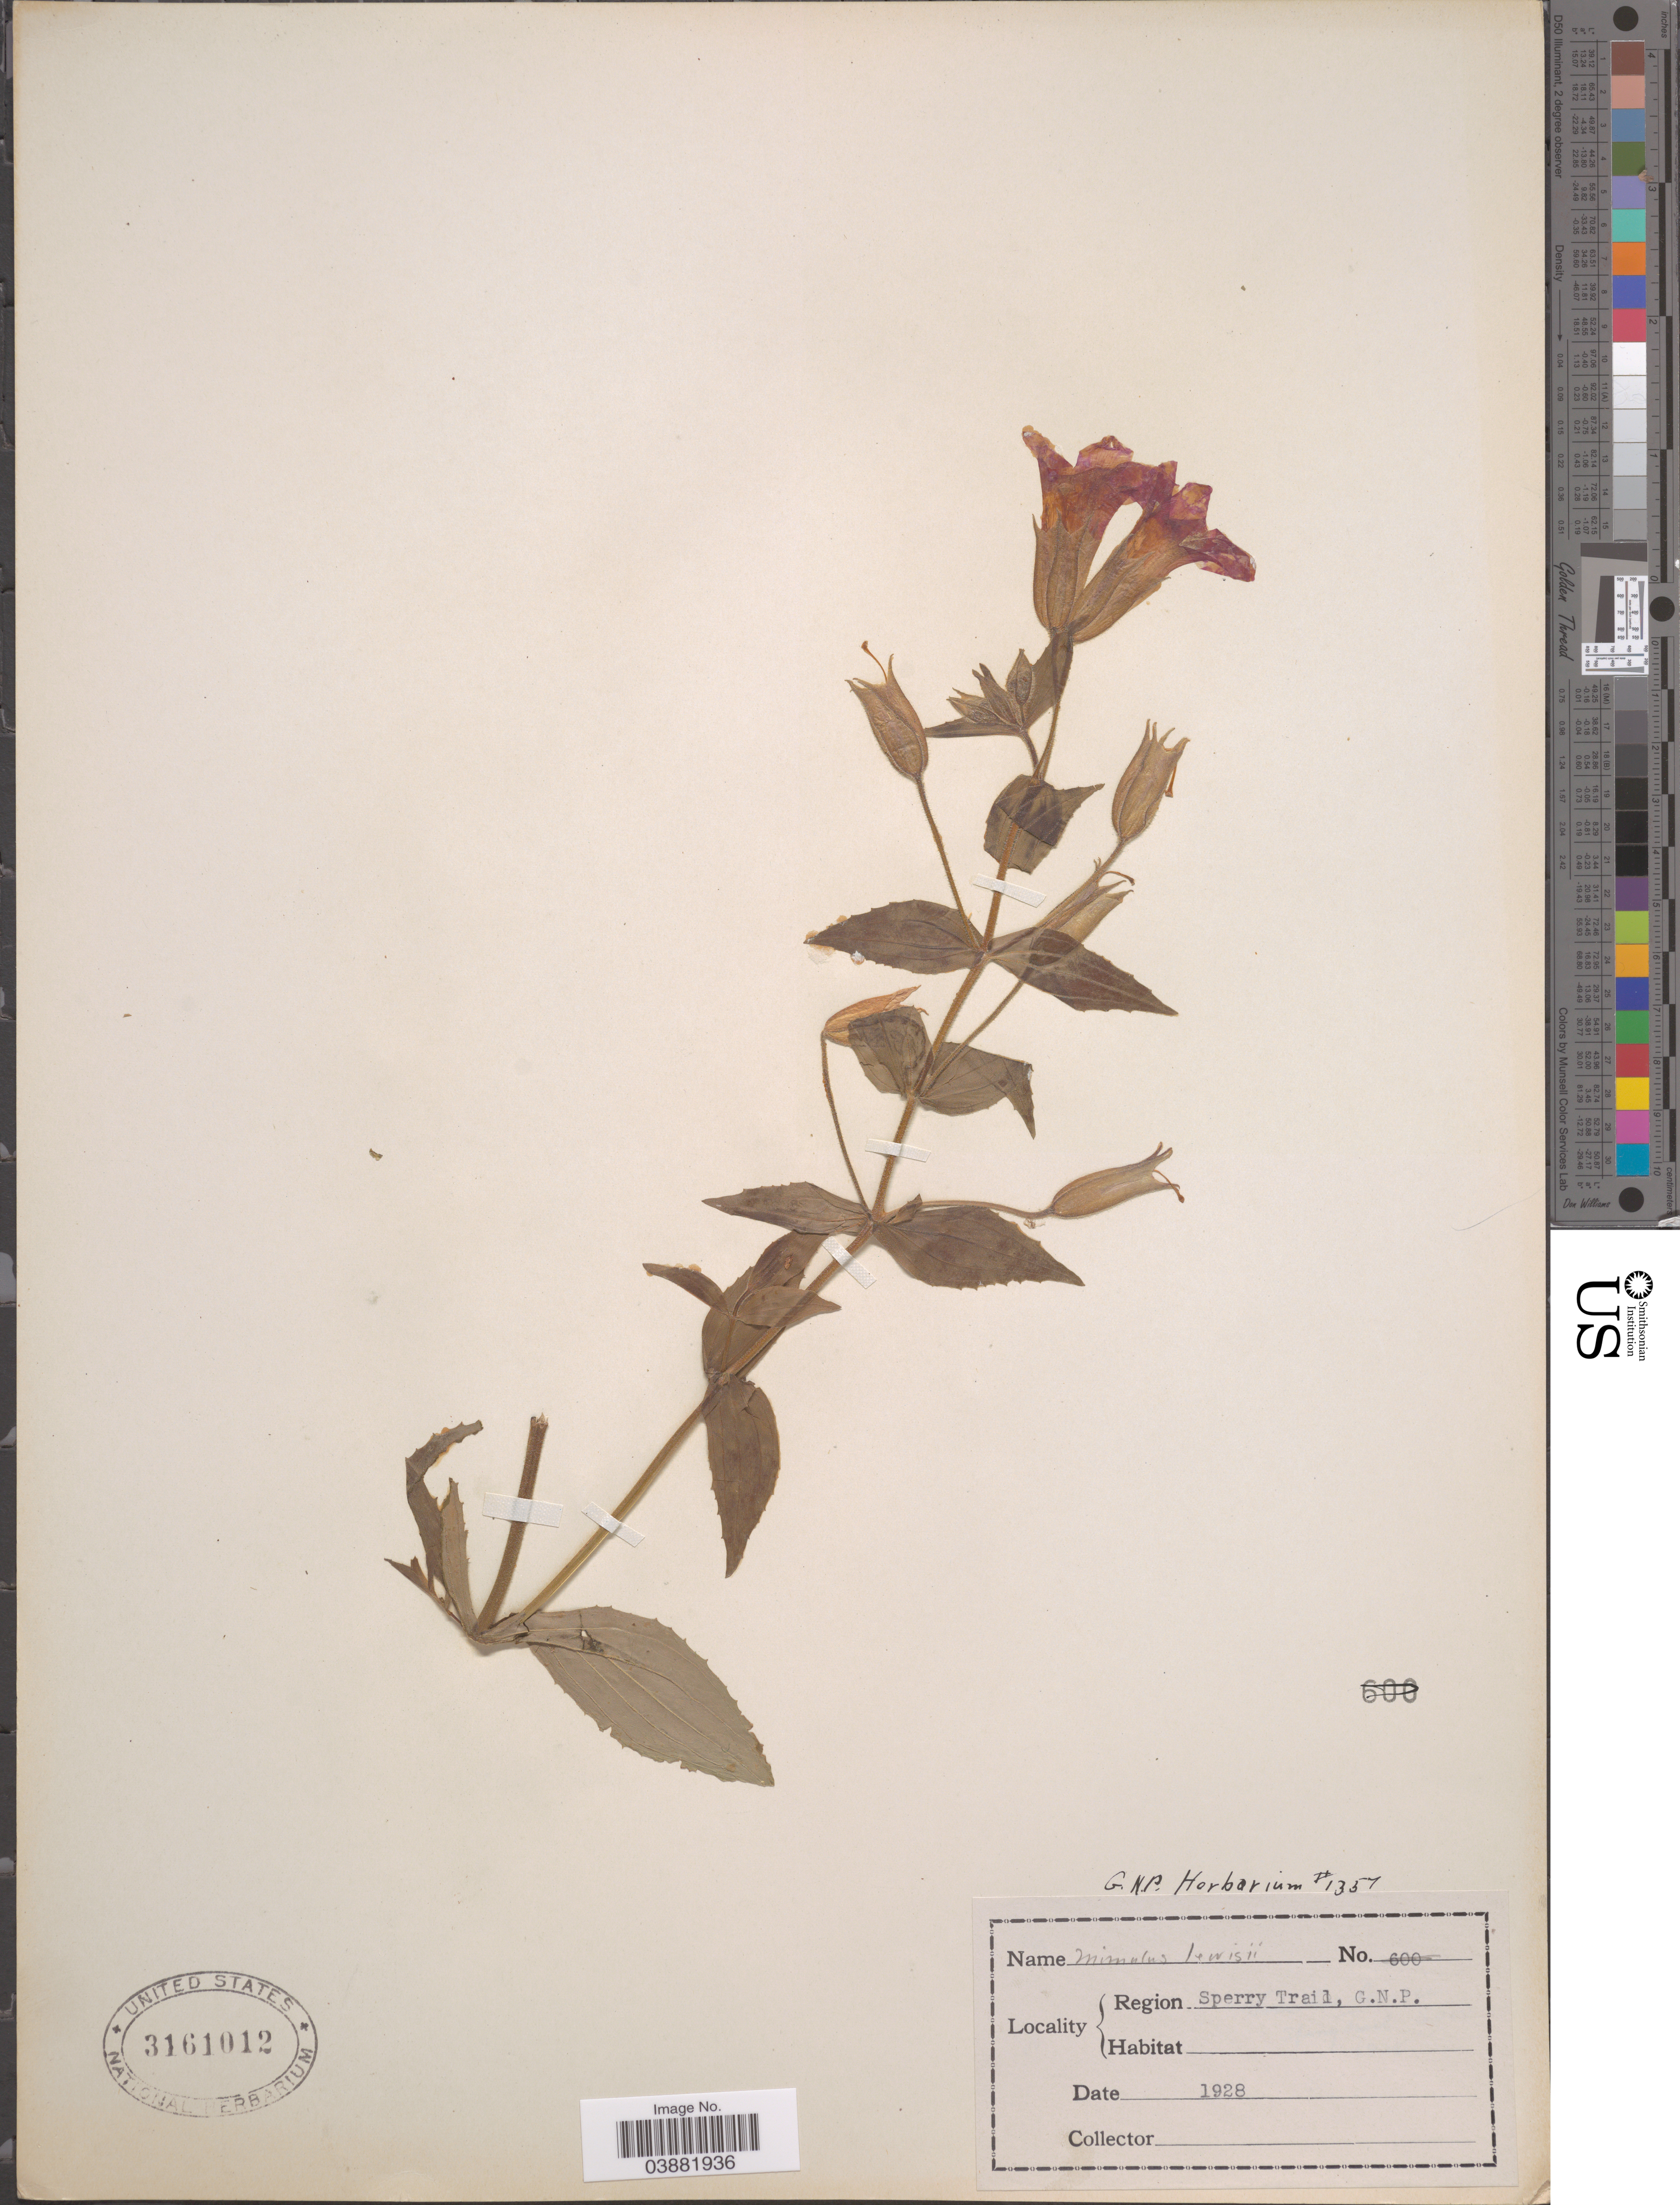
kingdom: Plantae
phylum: Tracheophyta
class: Magnoliopsida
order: Lamiales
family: Phrymaceae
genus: Mimulus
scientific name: Mimulus lewisii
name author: Pursh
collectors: ex herb. G. N. P.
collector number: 1357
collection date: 1928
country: United States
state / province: Montana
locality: Region Sperry Trail, G. N. P.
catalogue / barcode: US 3161012